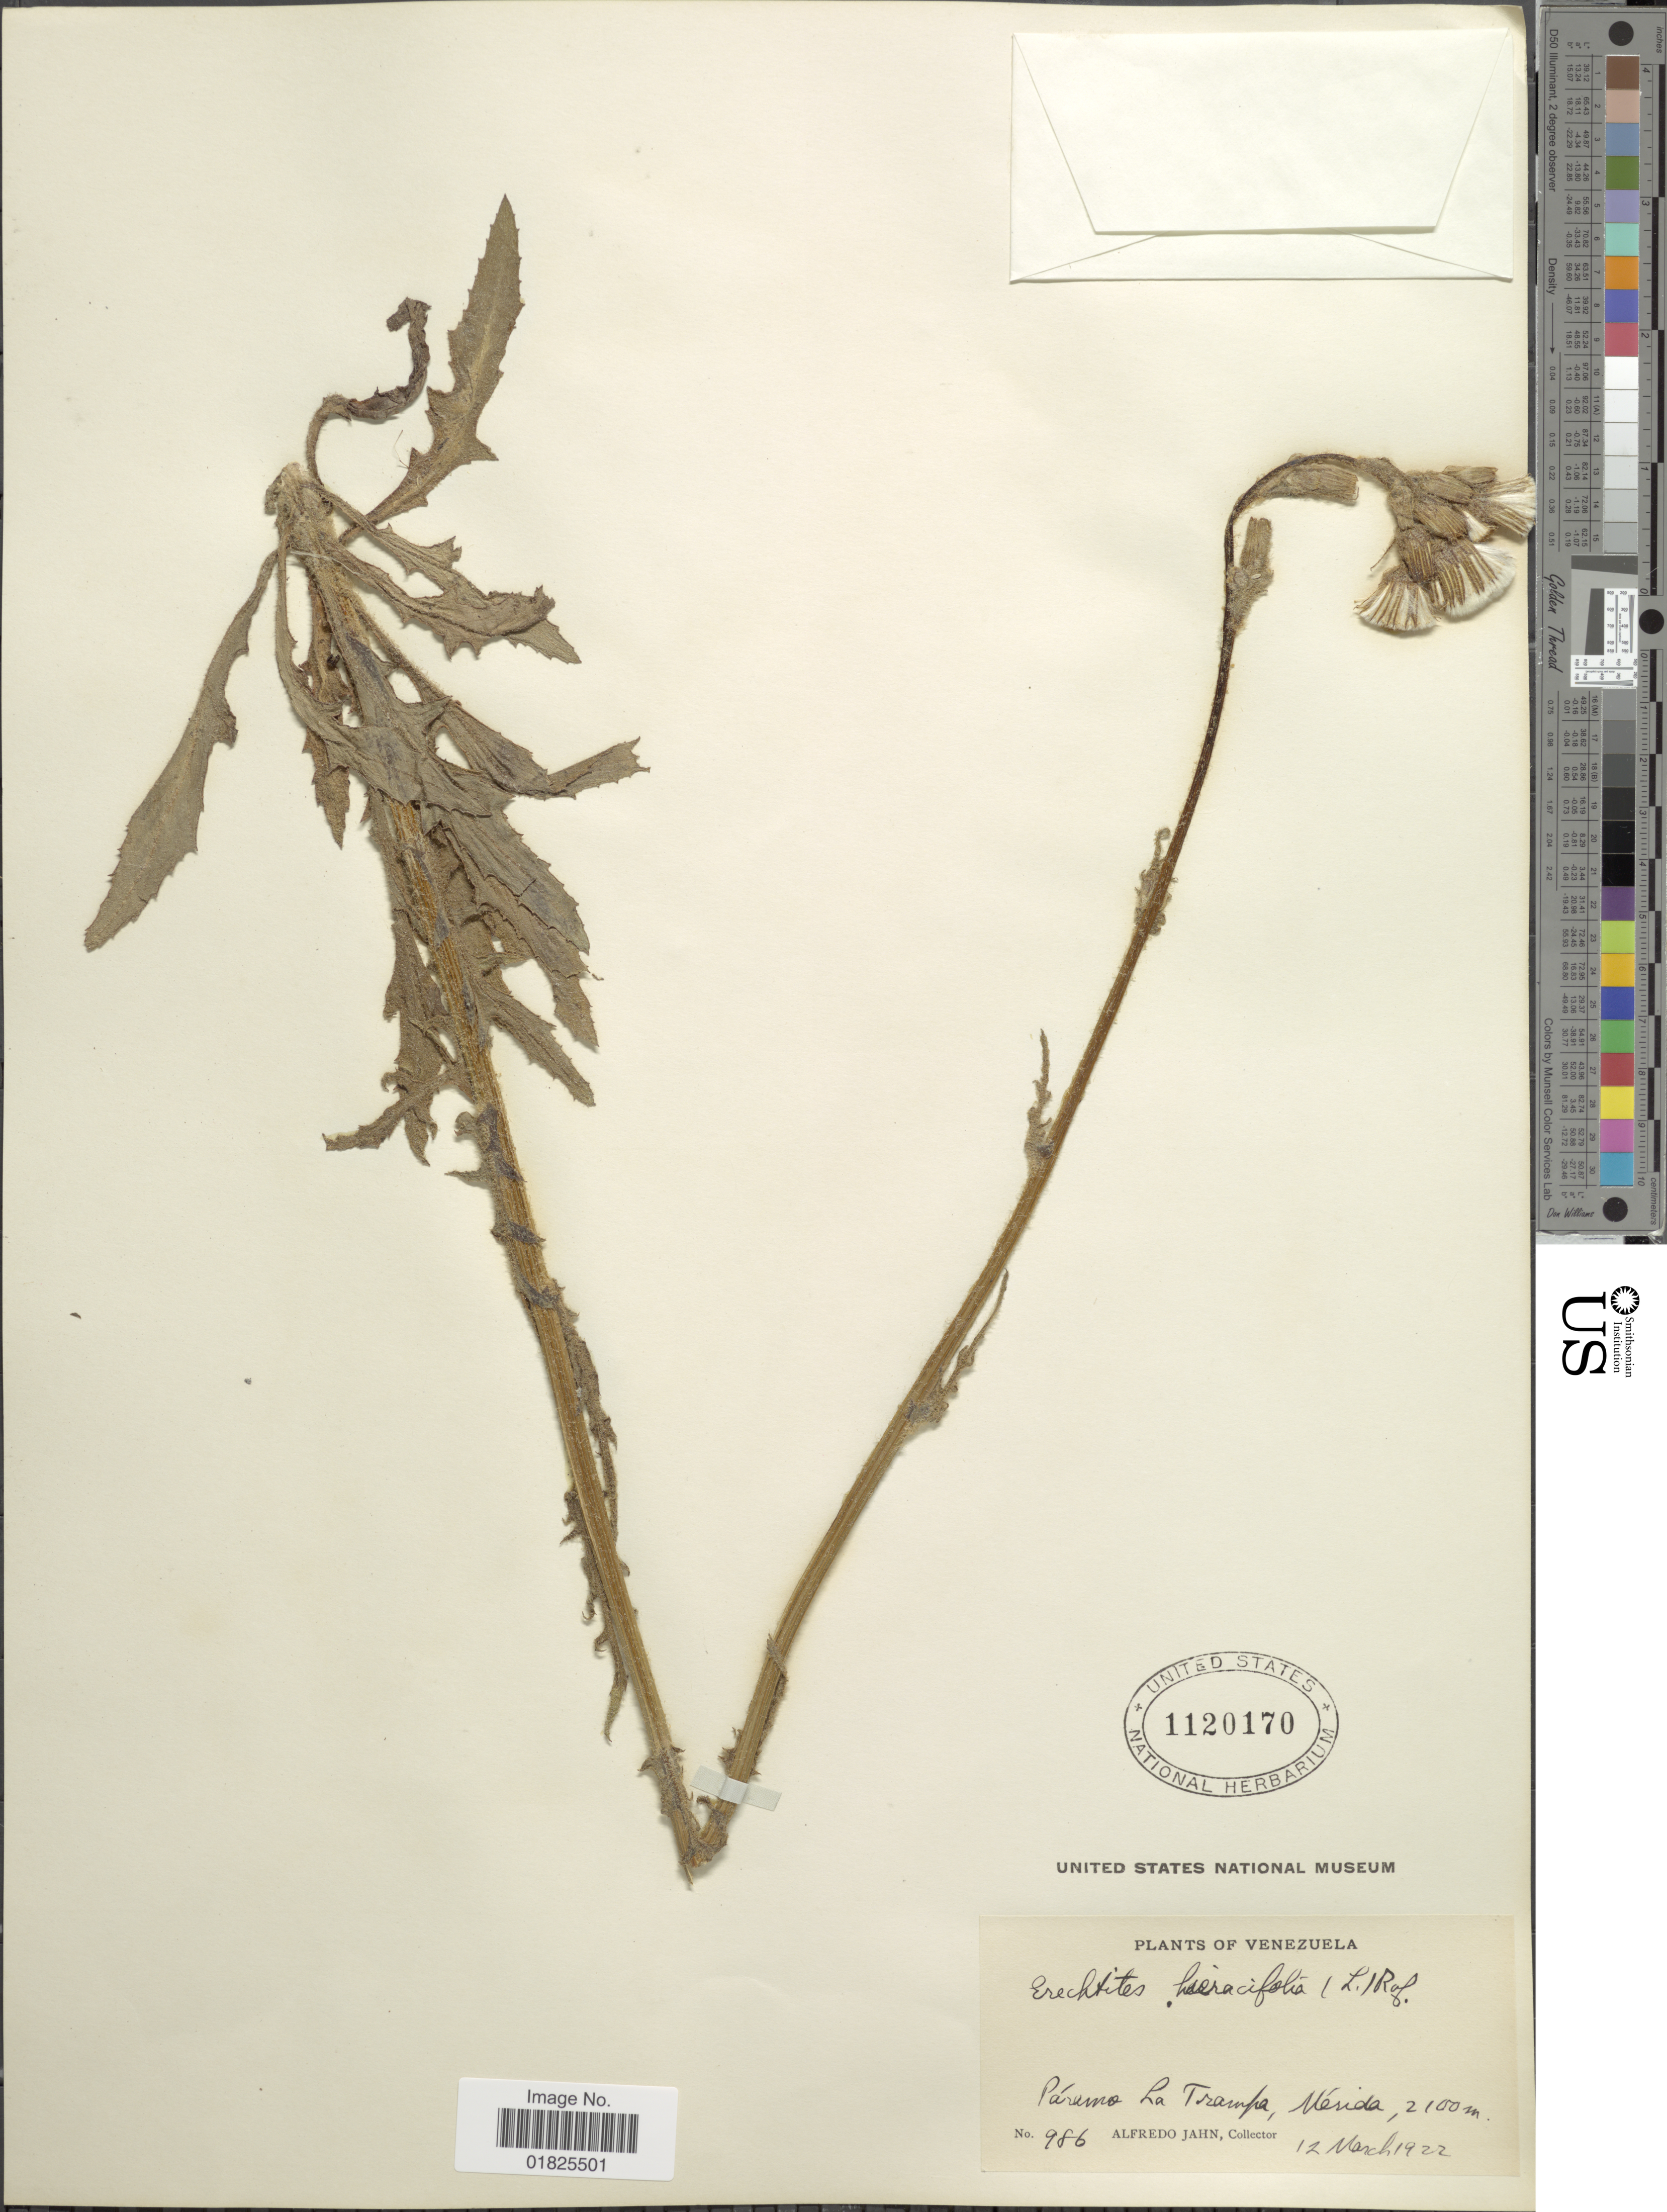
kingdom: Plantae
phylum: Tracheophyta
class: Magnoliopsida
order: Asterales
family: Asteraceae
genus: Erechtites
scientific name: Erechtites hieraciifolius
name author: (L.) Raf. ex DC.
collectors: A. Jahn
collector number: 986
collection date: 1922-03-12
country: Venezuela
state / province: Mérida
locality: Paramo La Trampa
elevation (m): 2100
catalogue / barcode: US 1120170